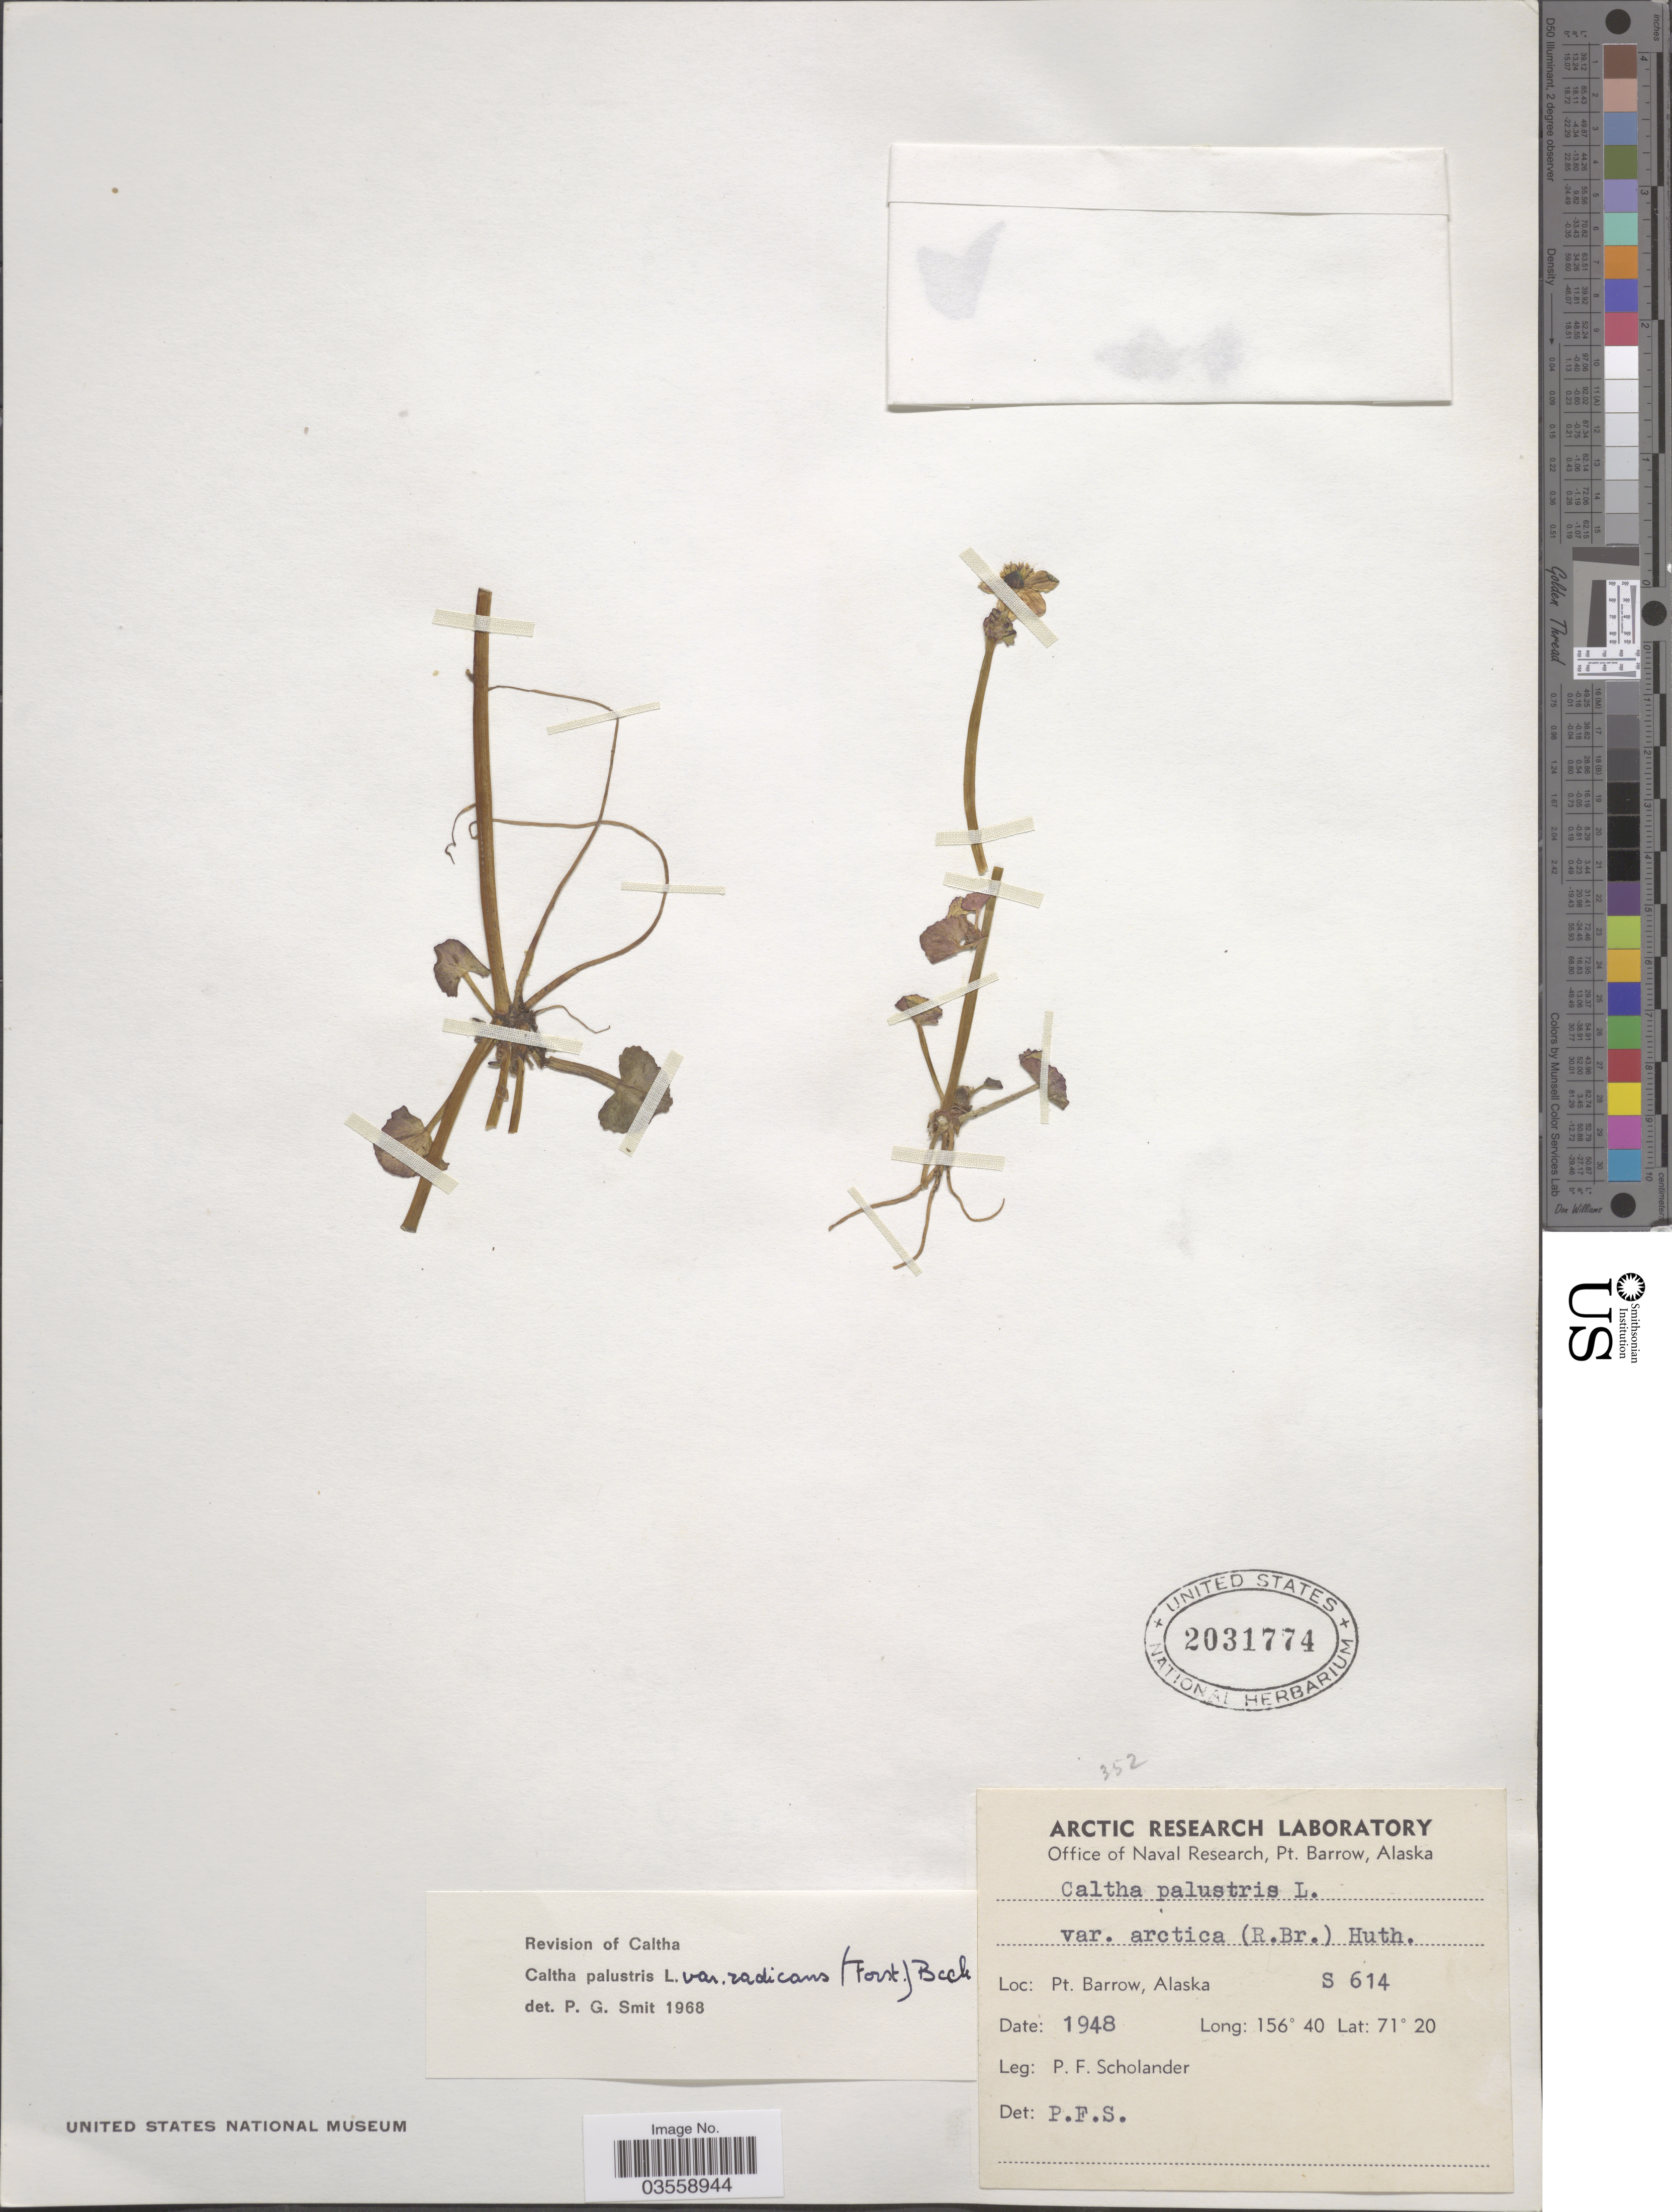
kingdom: Plantae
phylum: Tracheophyta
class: Magnoliopsida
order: Ranunculales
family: Ranunculaceae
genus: Caltha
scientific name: Caltha palustris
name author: L.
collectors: P. Scholander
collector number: S614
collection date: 1948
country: United States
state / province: Alaska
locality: Pt. Barrow.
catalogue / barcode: US 2031774